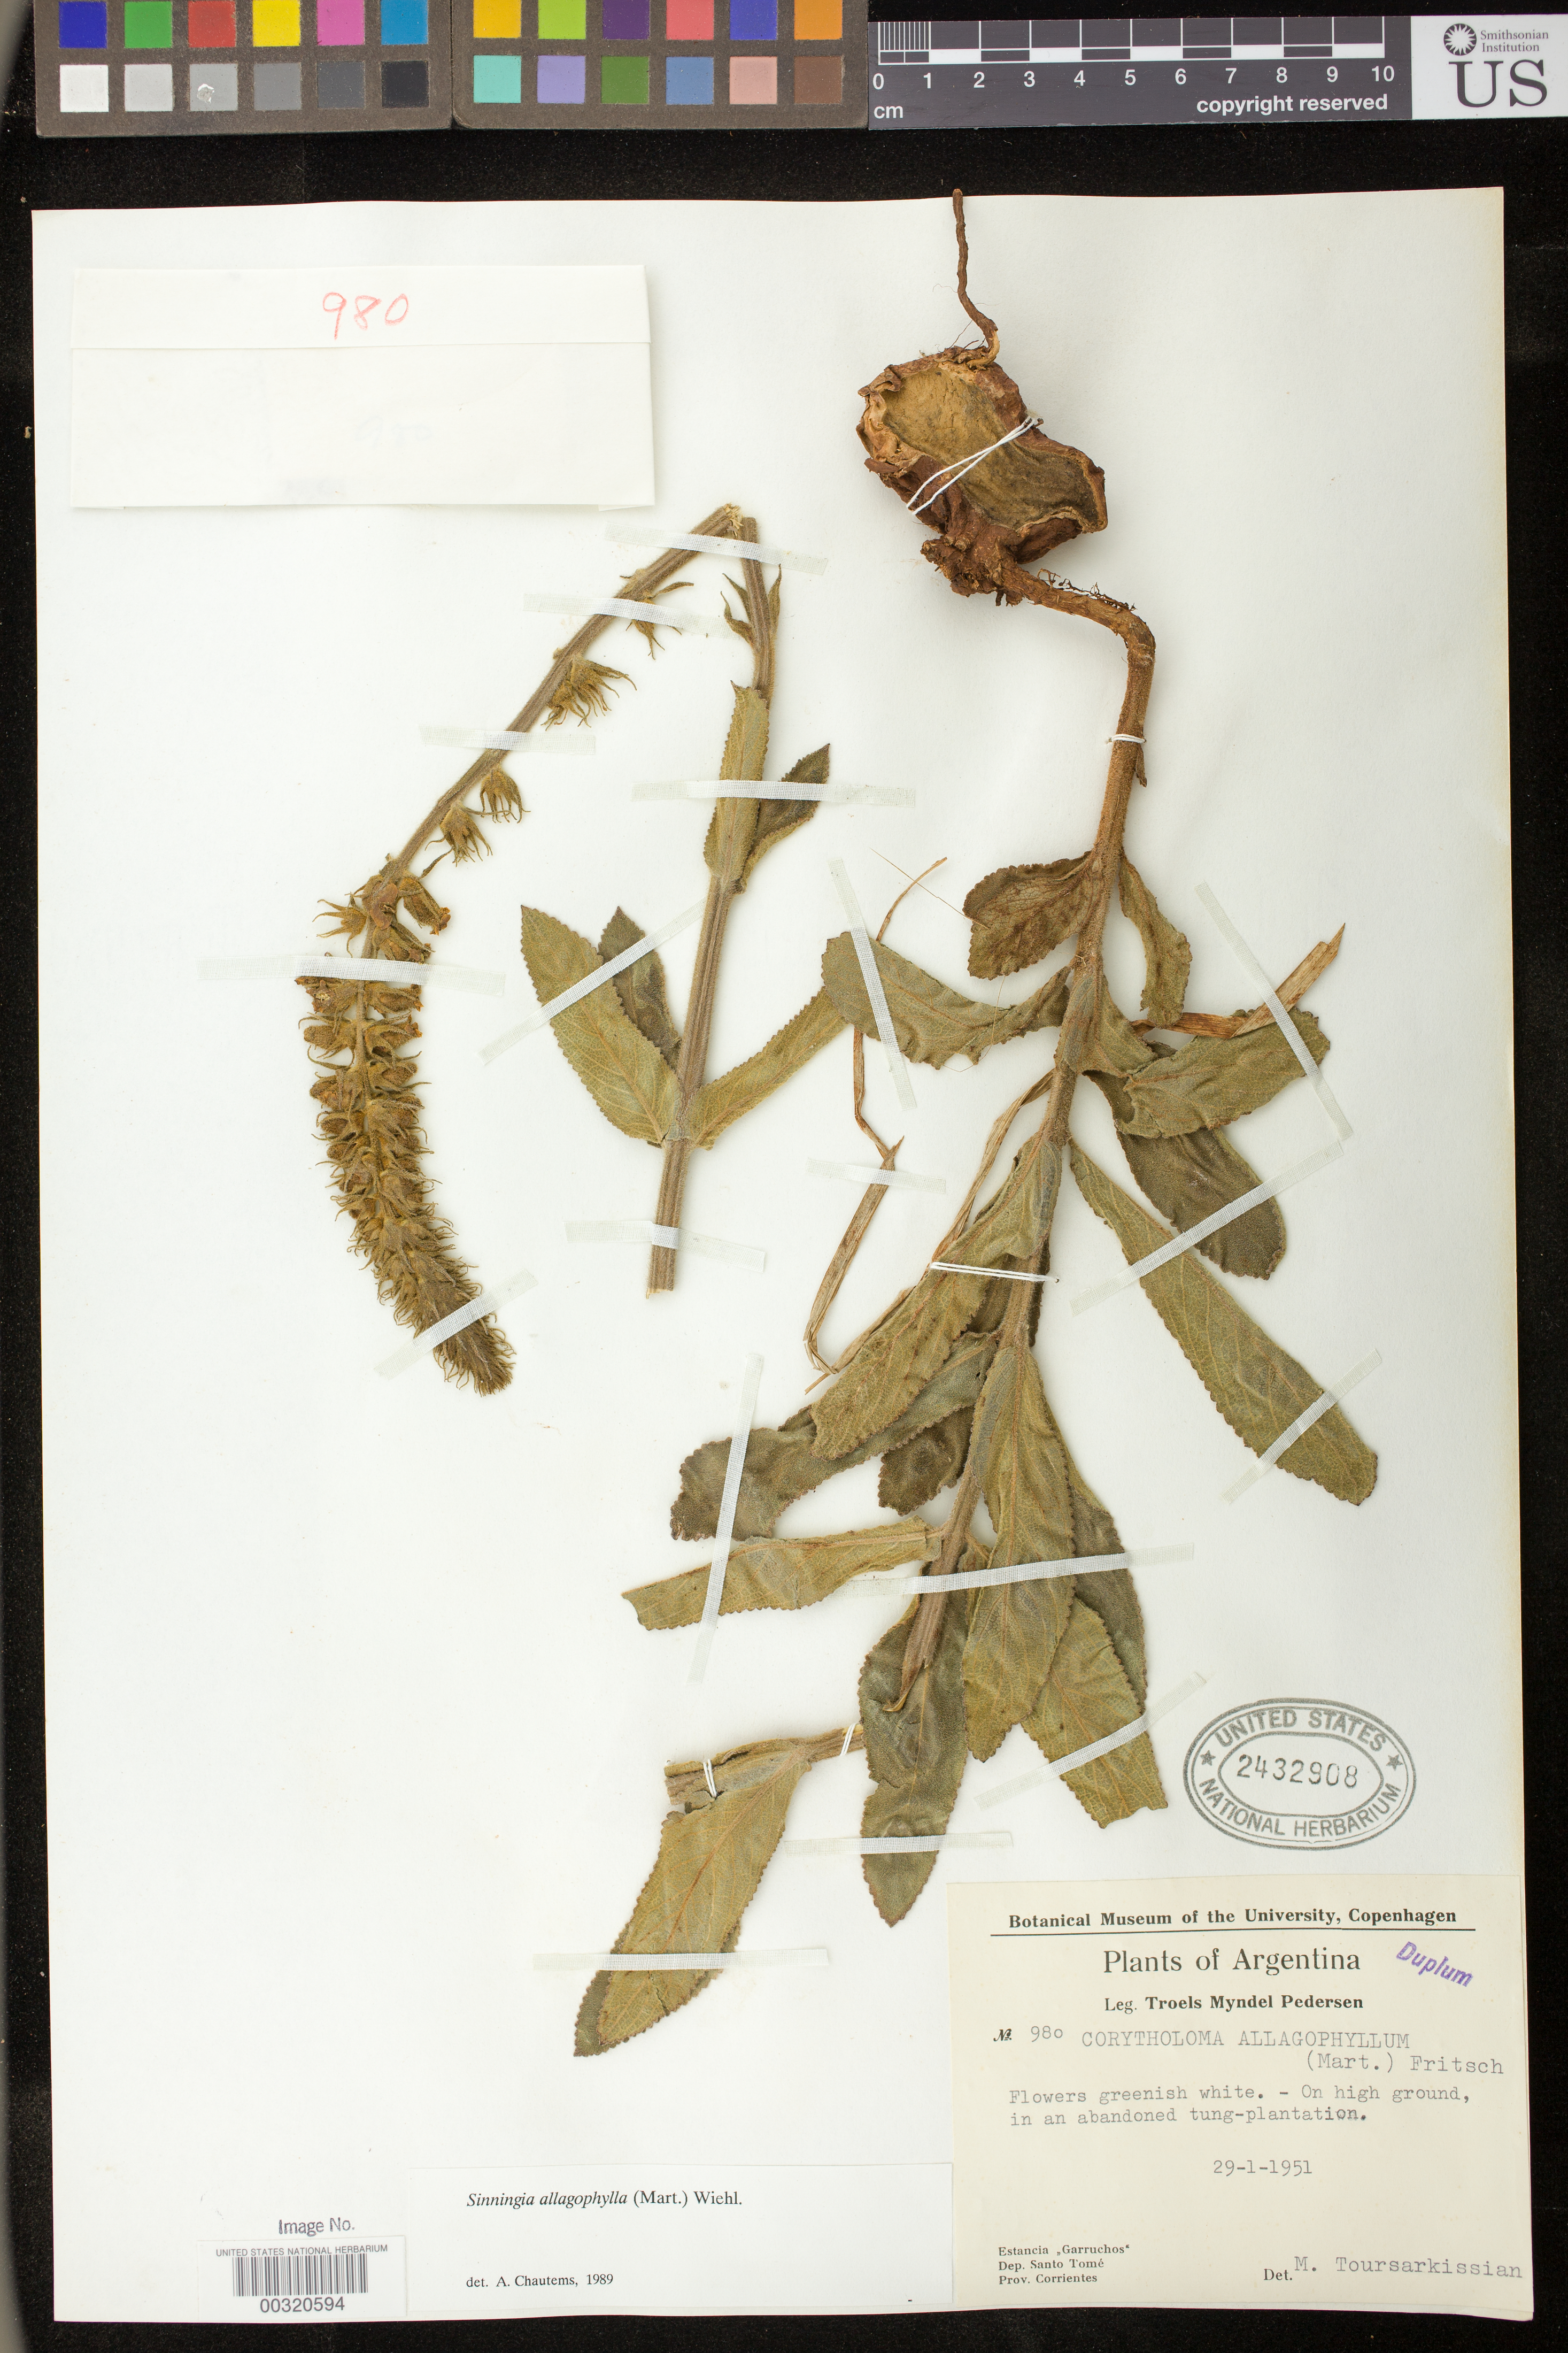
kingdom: Plantae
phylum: Tracheophyta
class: Magnoliopsida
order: Lamiales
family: Gesneriaceae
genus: Sinningia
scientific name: Sinningia allagophylla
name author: (Mart.) Wiehler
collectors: T. M. Pedersen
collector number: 980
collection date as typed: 29 Jan 1951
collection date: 1951-01-29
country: Argentina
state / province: Corrientes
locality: Dept. Santo Tome, Estancia "Garruchos"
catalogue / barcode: US 2432908